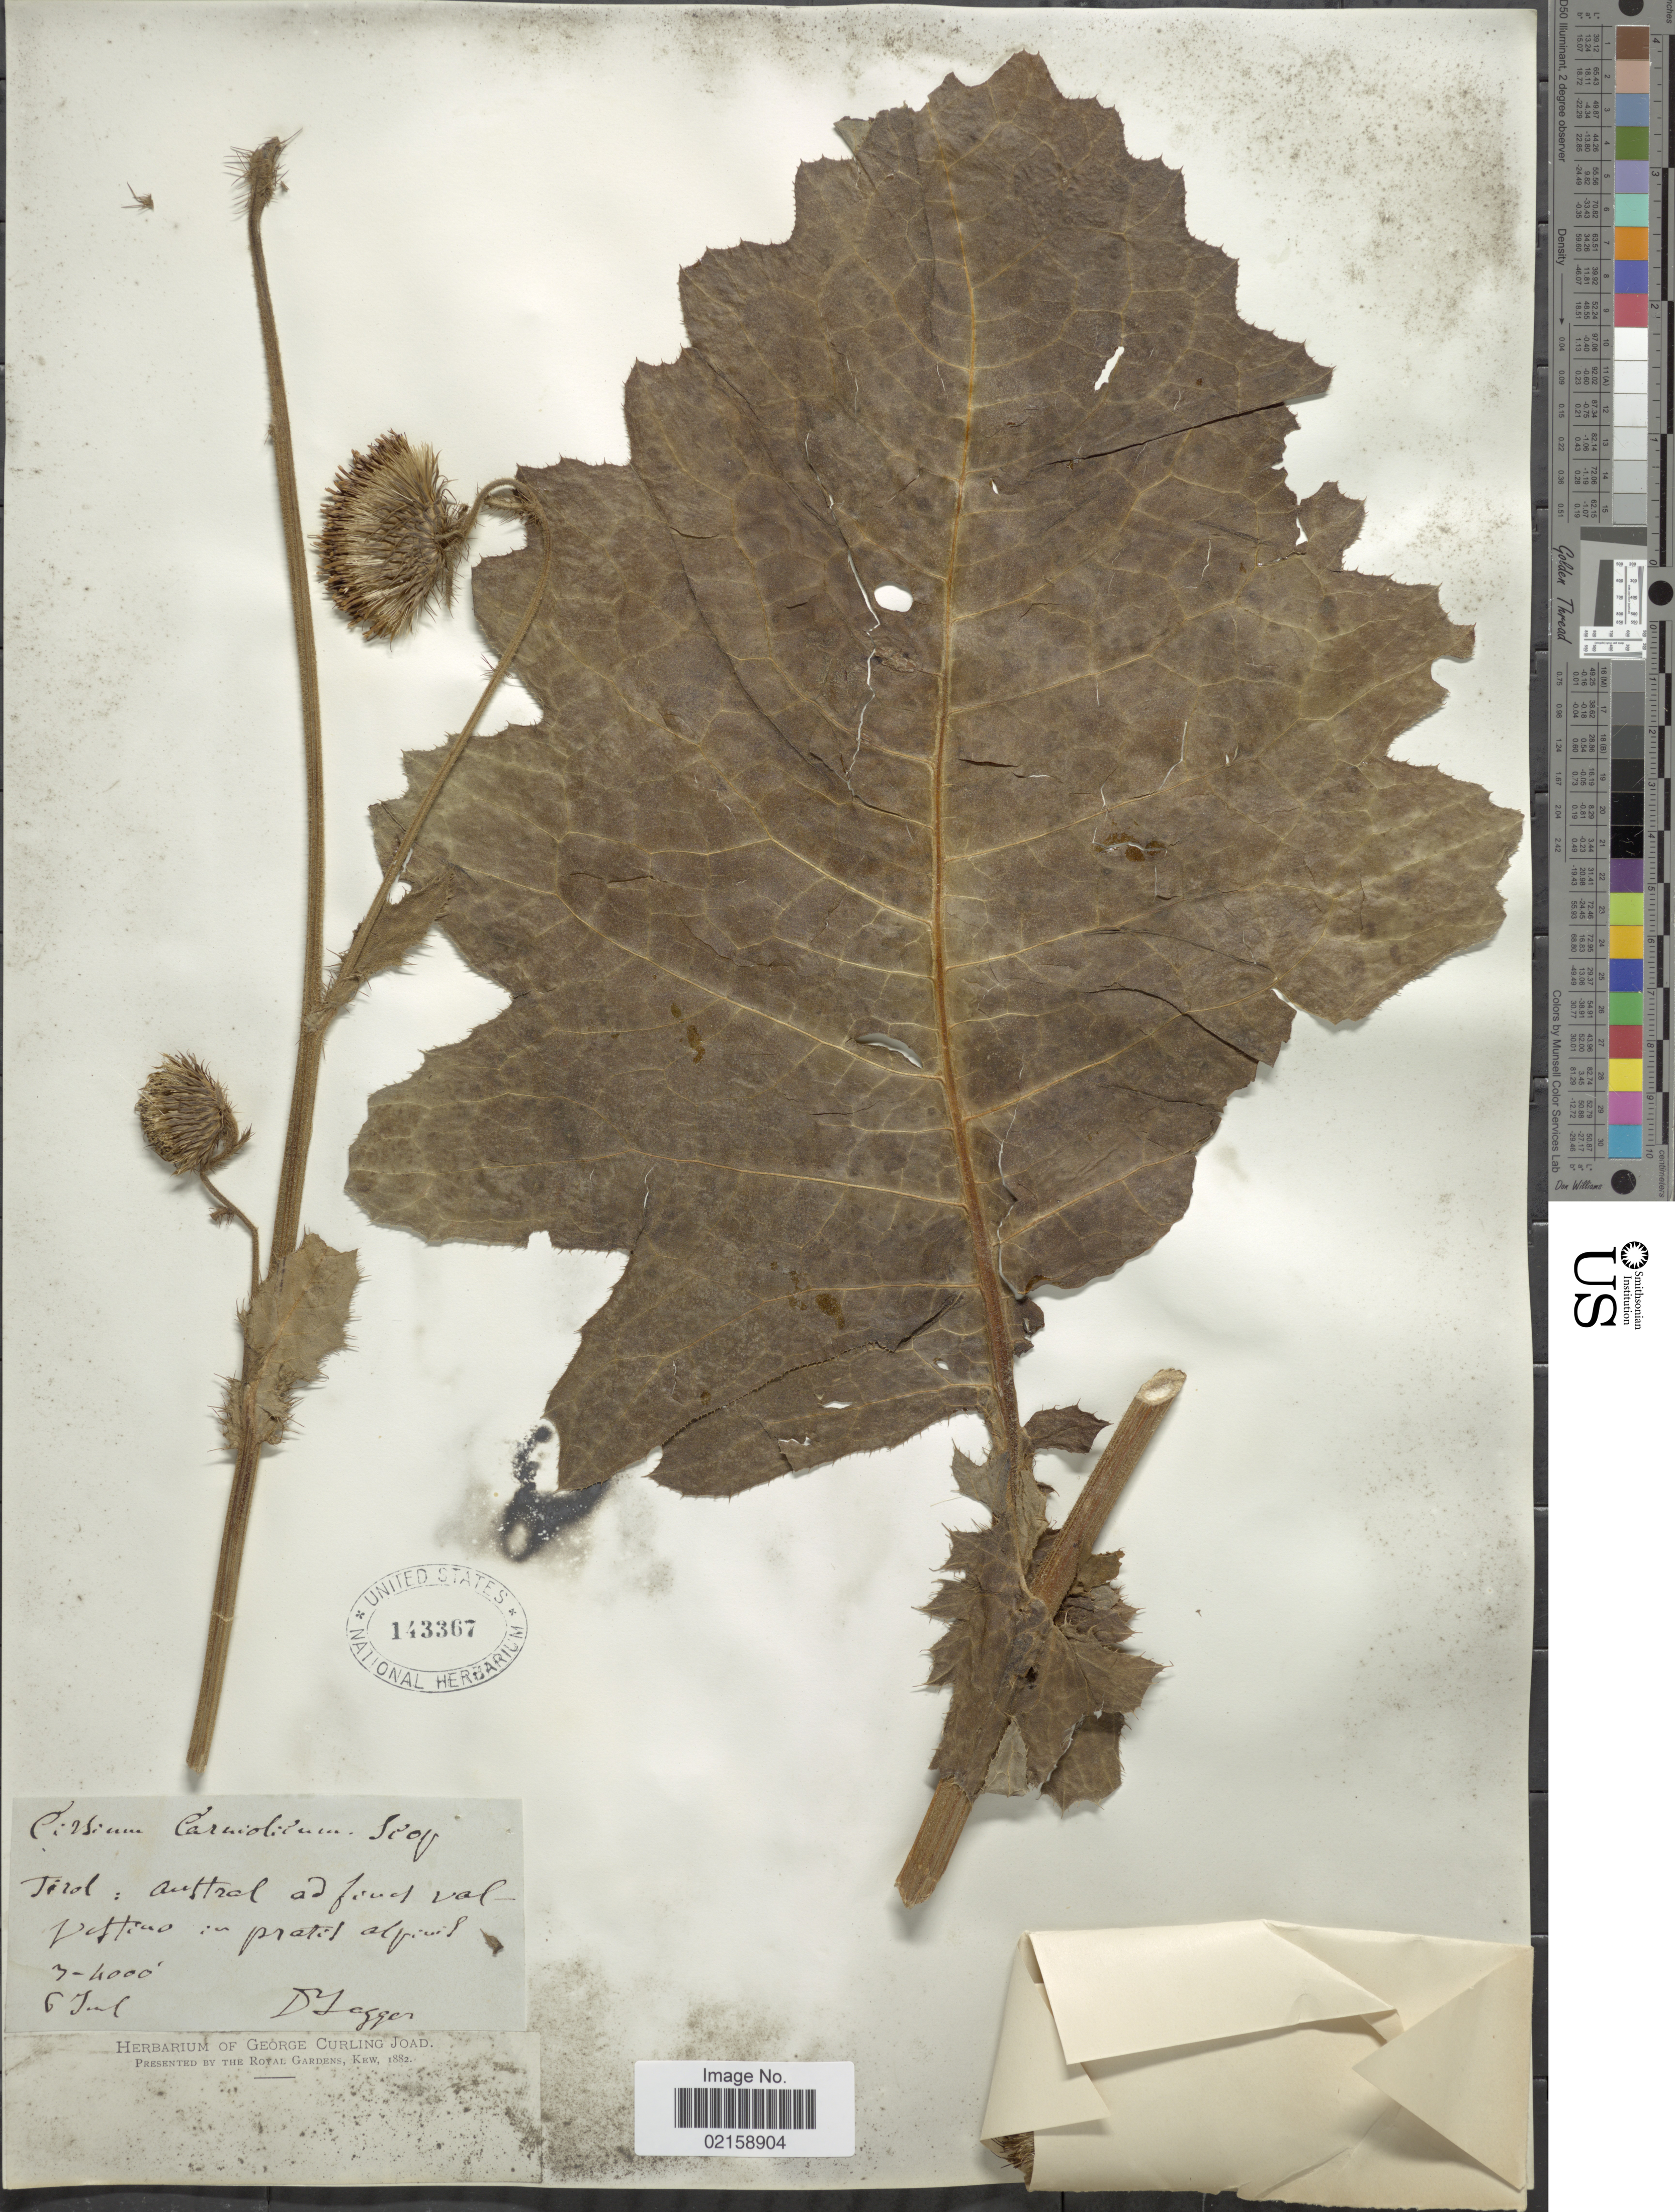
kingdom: Plantae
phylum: Tracheophyta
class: Magnoliopsida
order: Asterales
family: Asteraceae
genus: Cirsium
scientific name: Cirsium carniolicum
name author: Scop.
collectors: D. Lagger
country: Austria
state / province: Tirol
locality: Auttral ad ficut valvittiao in pratis alpinis. [interpreted]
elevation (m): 914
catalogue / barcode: US 143367